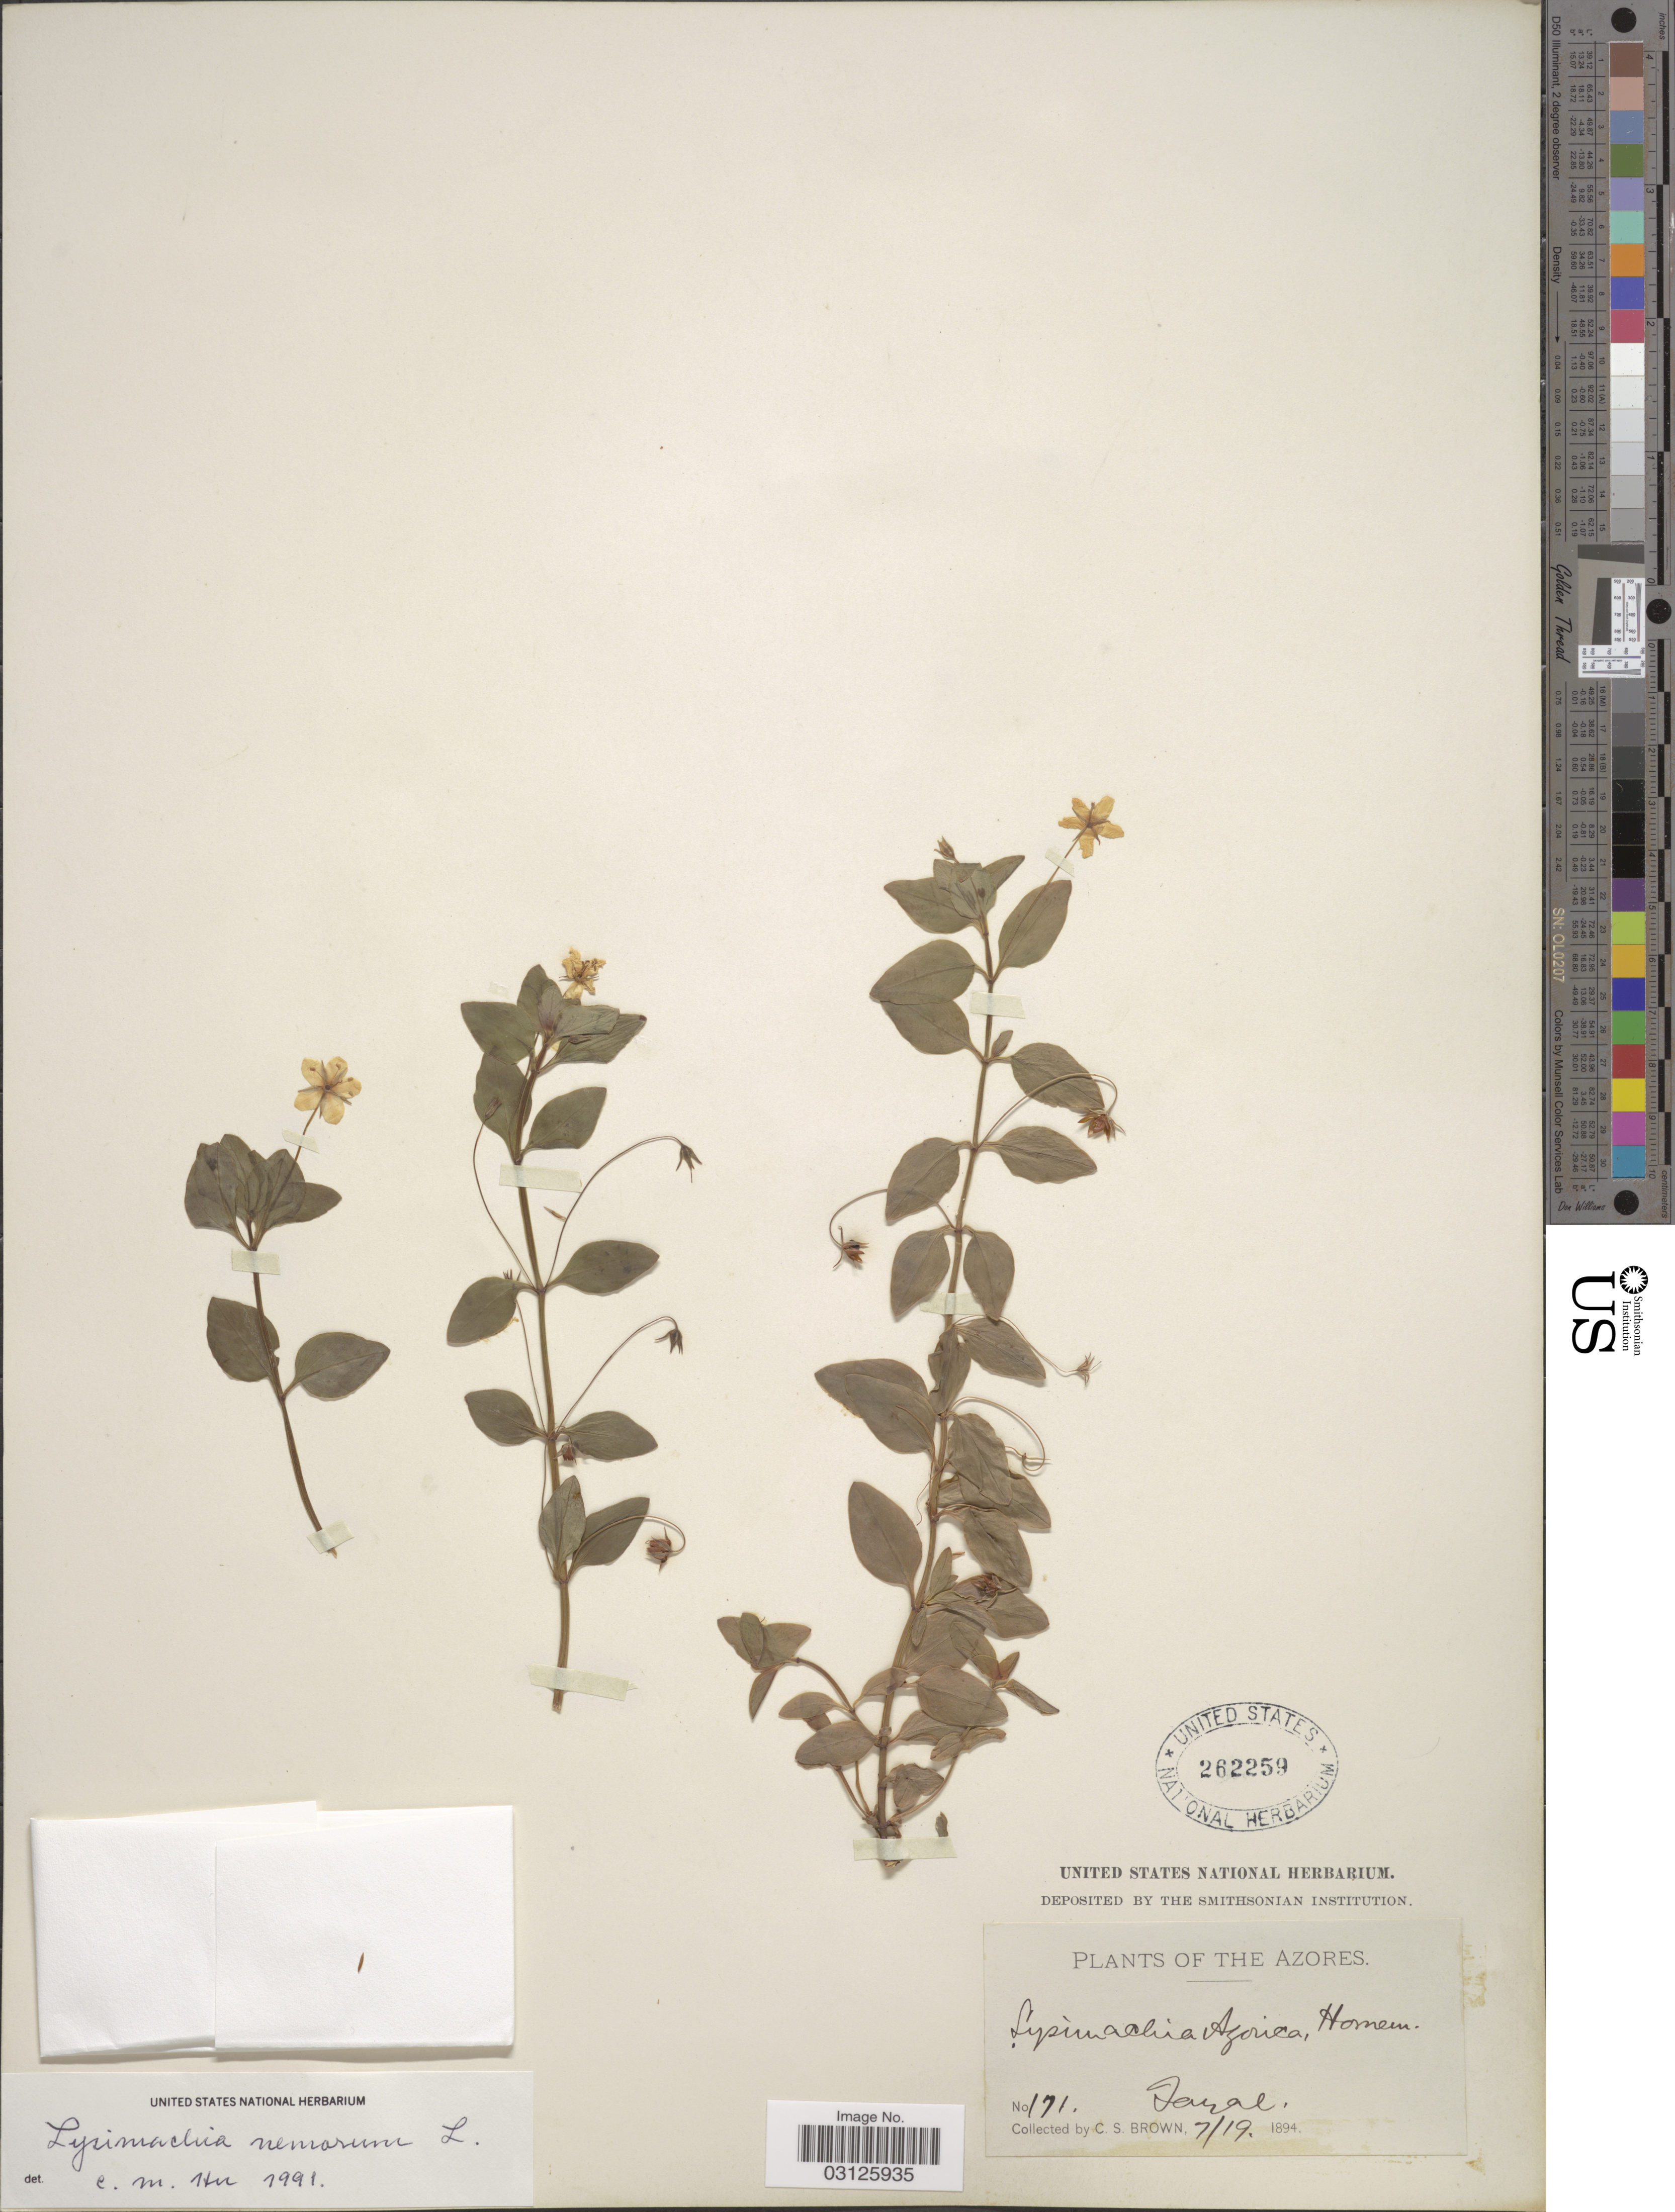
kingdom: Plantae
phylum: Tracheophyta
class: Magnoliopsida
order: Ericales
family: Primulaceae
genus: Lysimachia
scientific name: Lysimachia nemorum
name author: L.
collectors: C. S. Brown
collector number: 171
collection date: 1894-07-19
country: Portugal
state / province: Azores (Aut. Reg.)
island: Faial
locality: The Azores. Fayal.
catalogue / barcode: US 262259